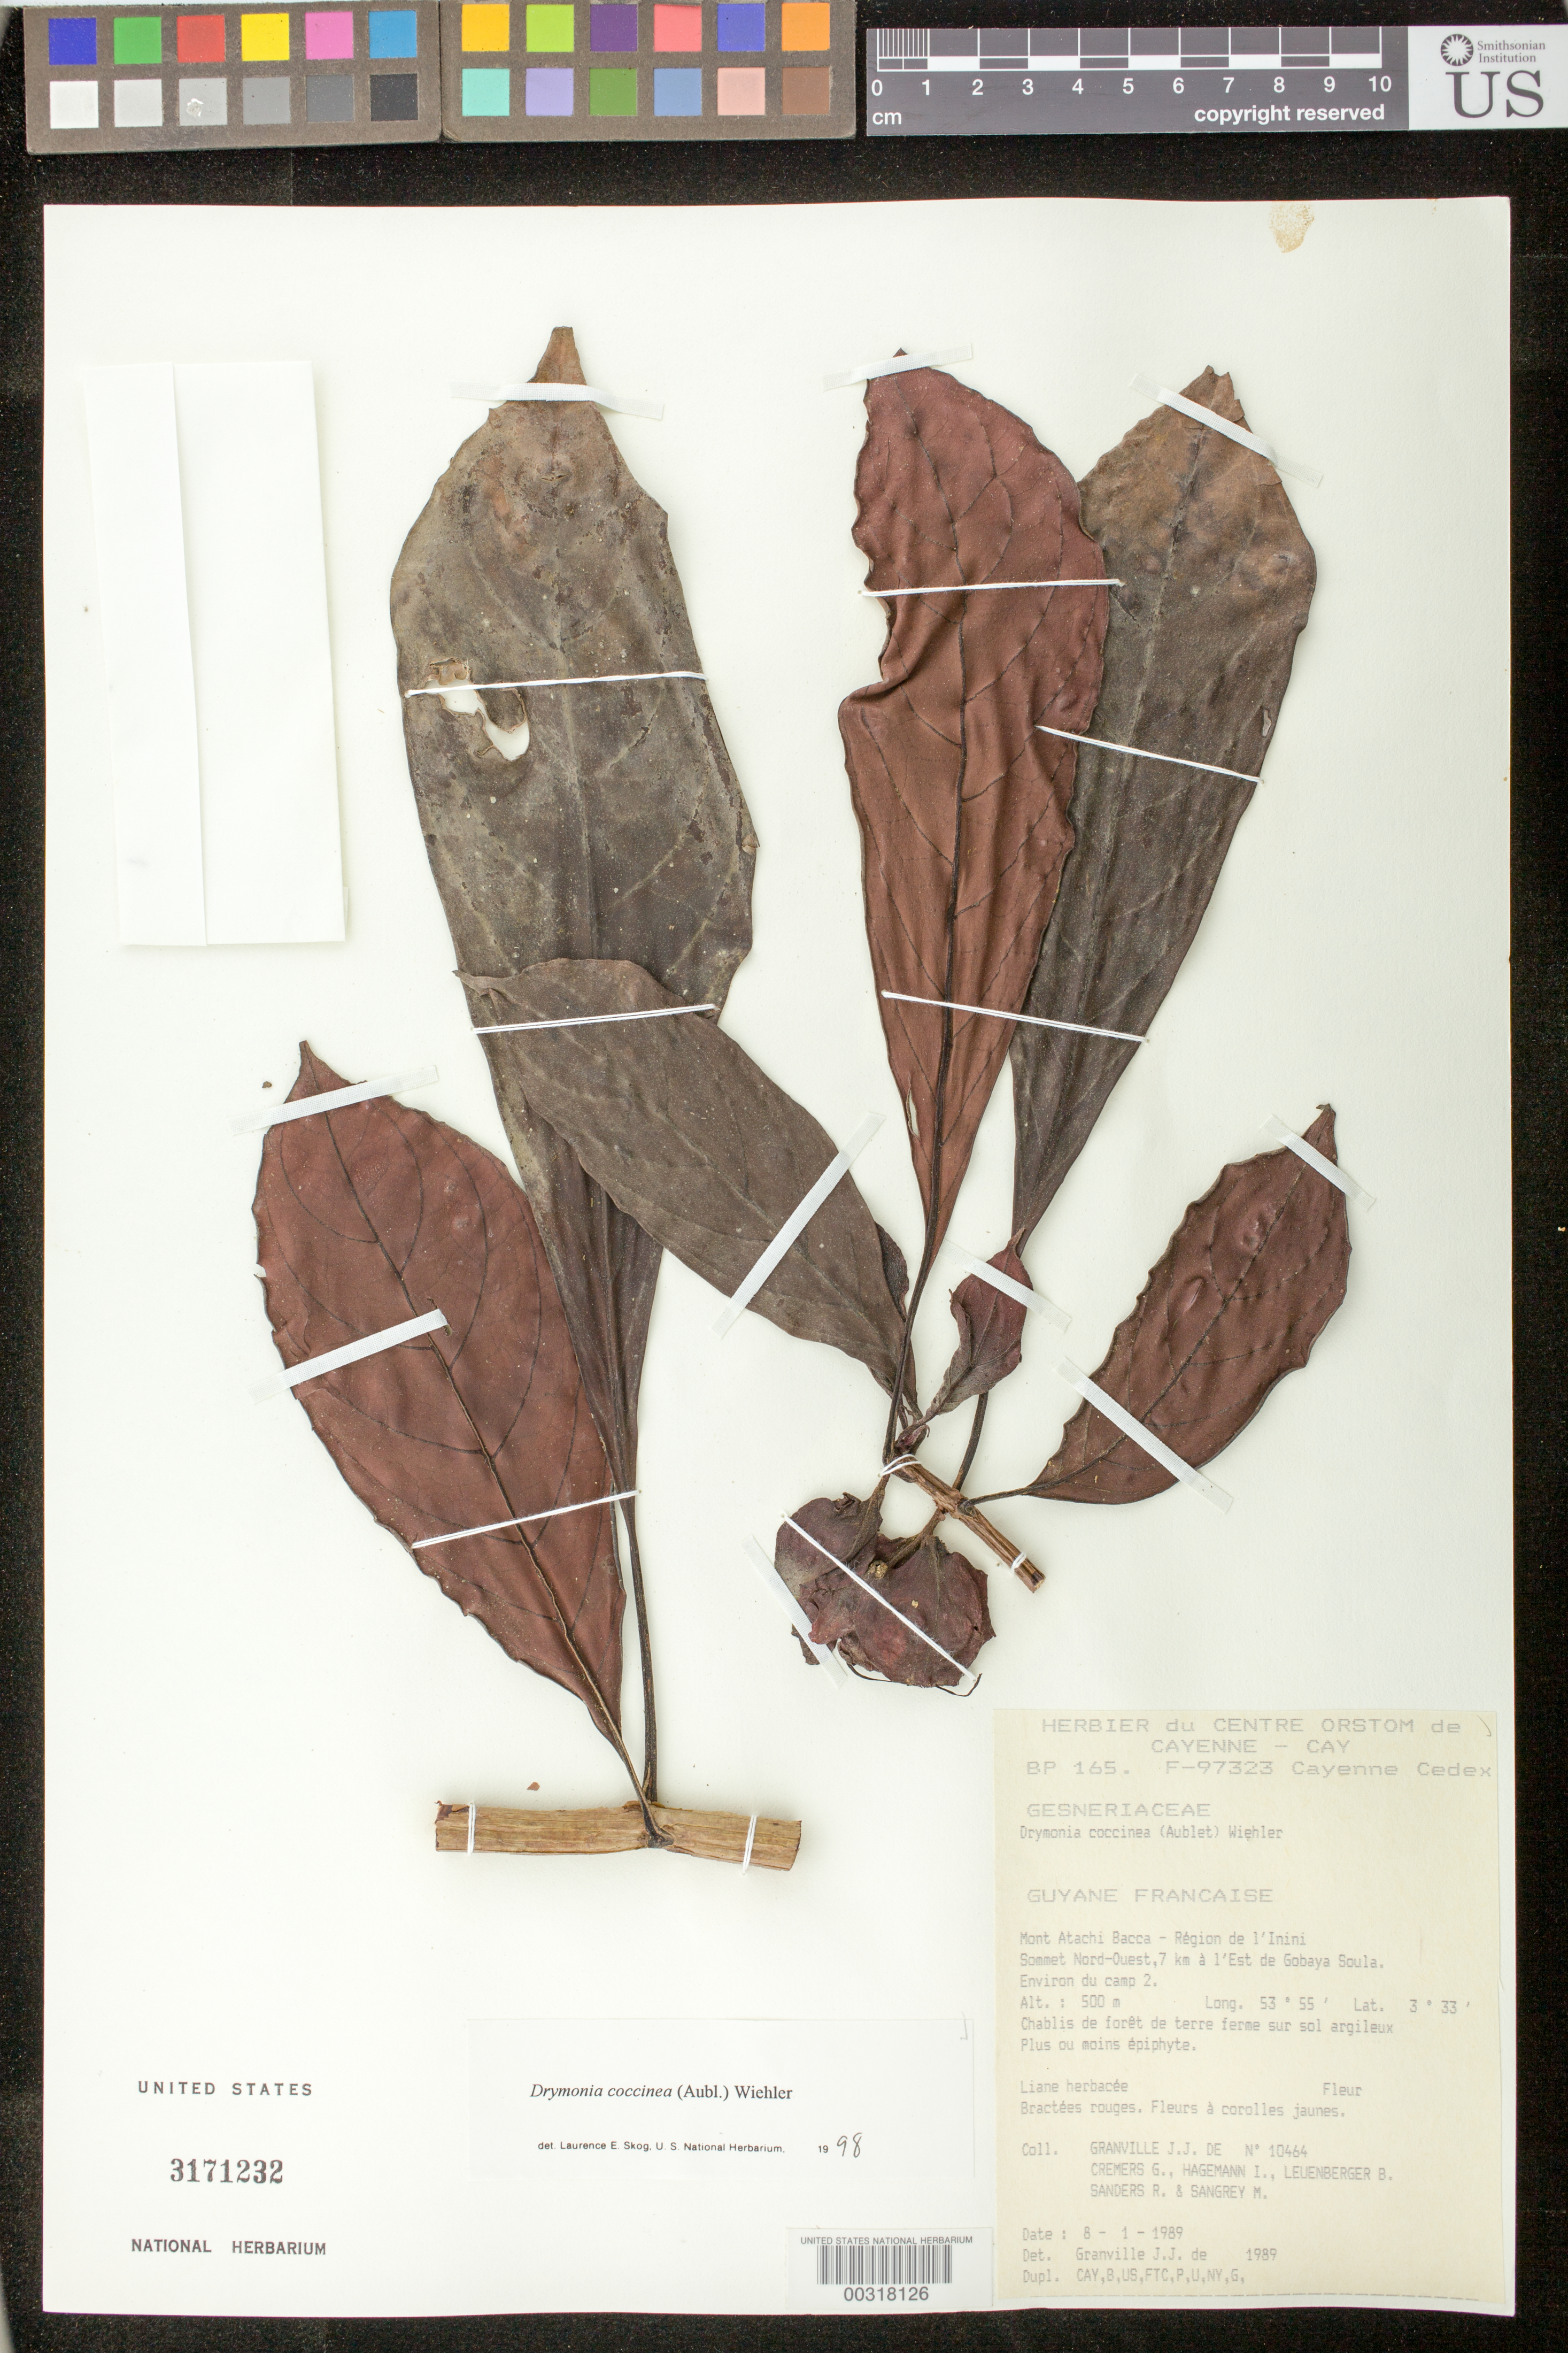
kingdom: Plantae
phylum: Tracheophyta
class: Magnoliopsida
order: Lamiales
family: Gesneriaceae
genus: Drymonia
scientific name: Drymonia coccinea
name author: (Aubl.) Wiehler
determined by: Skog, Laurence E.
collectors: J.-J. de Granville, G. Cremers, I. Hagemann, B. Leuenberger, R. Sanders & M. S. Sangrey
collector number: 10464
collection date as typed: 08 Jan 1989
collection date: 1989-01-08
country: French Guiana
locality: Mont Atachi Bacca - région de l'Inini, sommet NW, 7 km à l'Est de Gobaya Soula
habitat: Chablis de forêt de terre ferme sur sol argileux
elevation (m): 500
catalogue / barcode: US 3171232